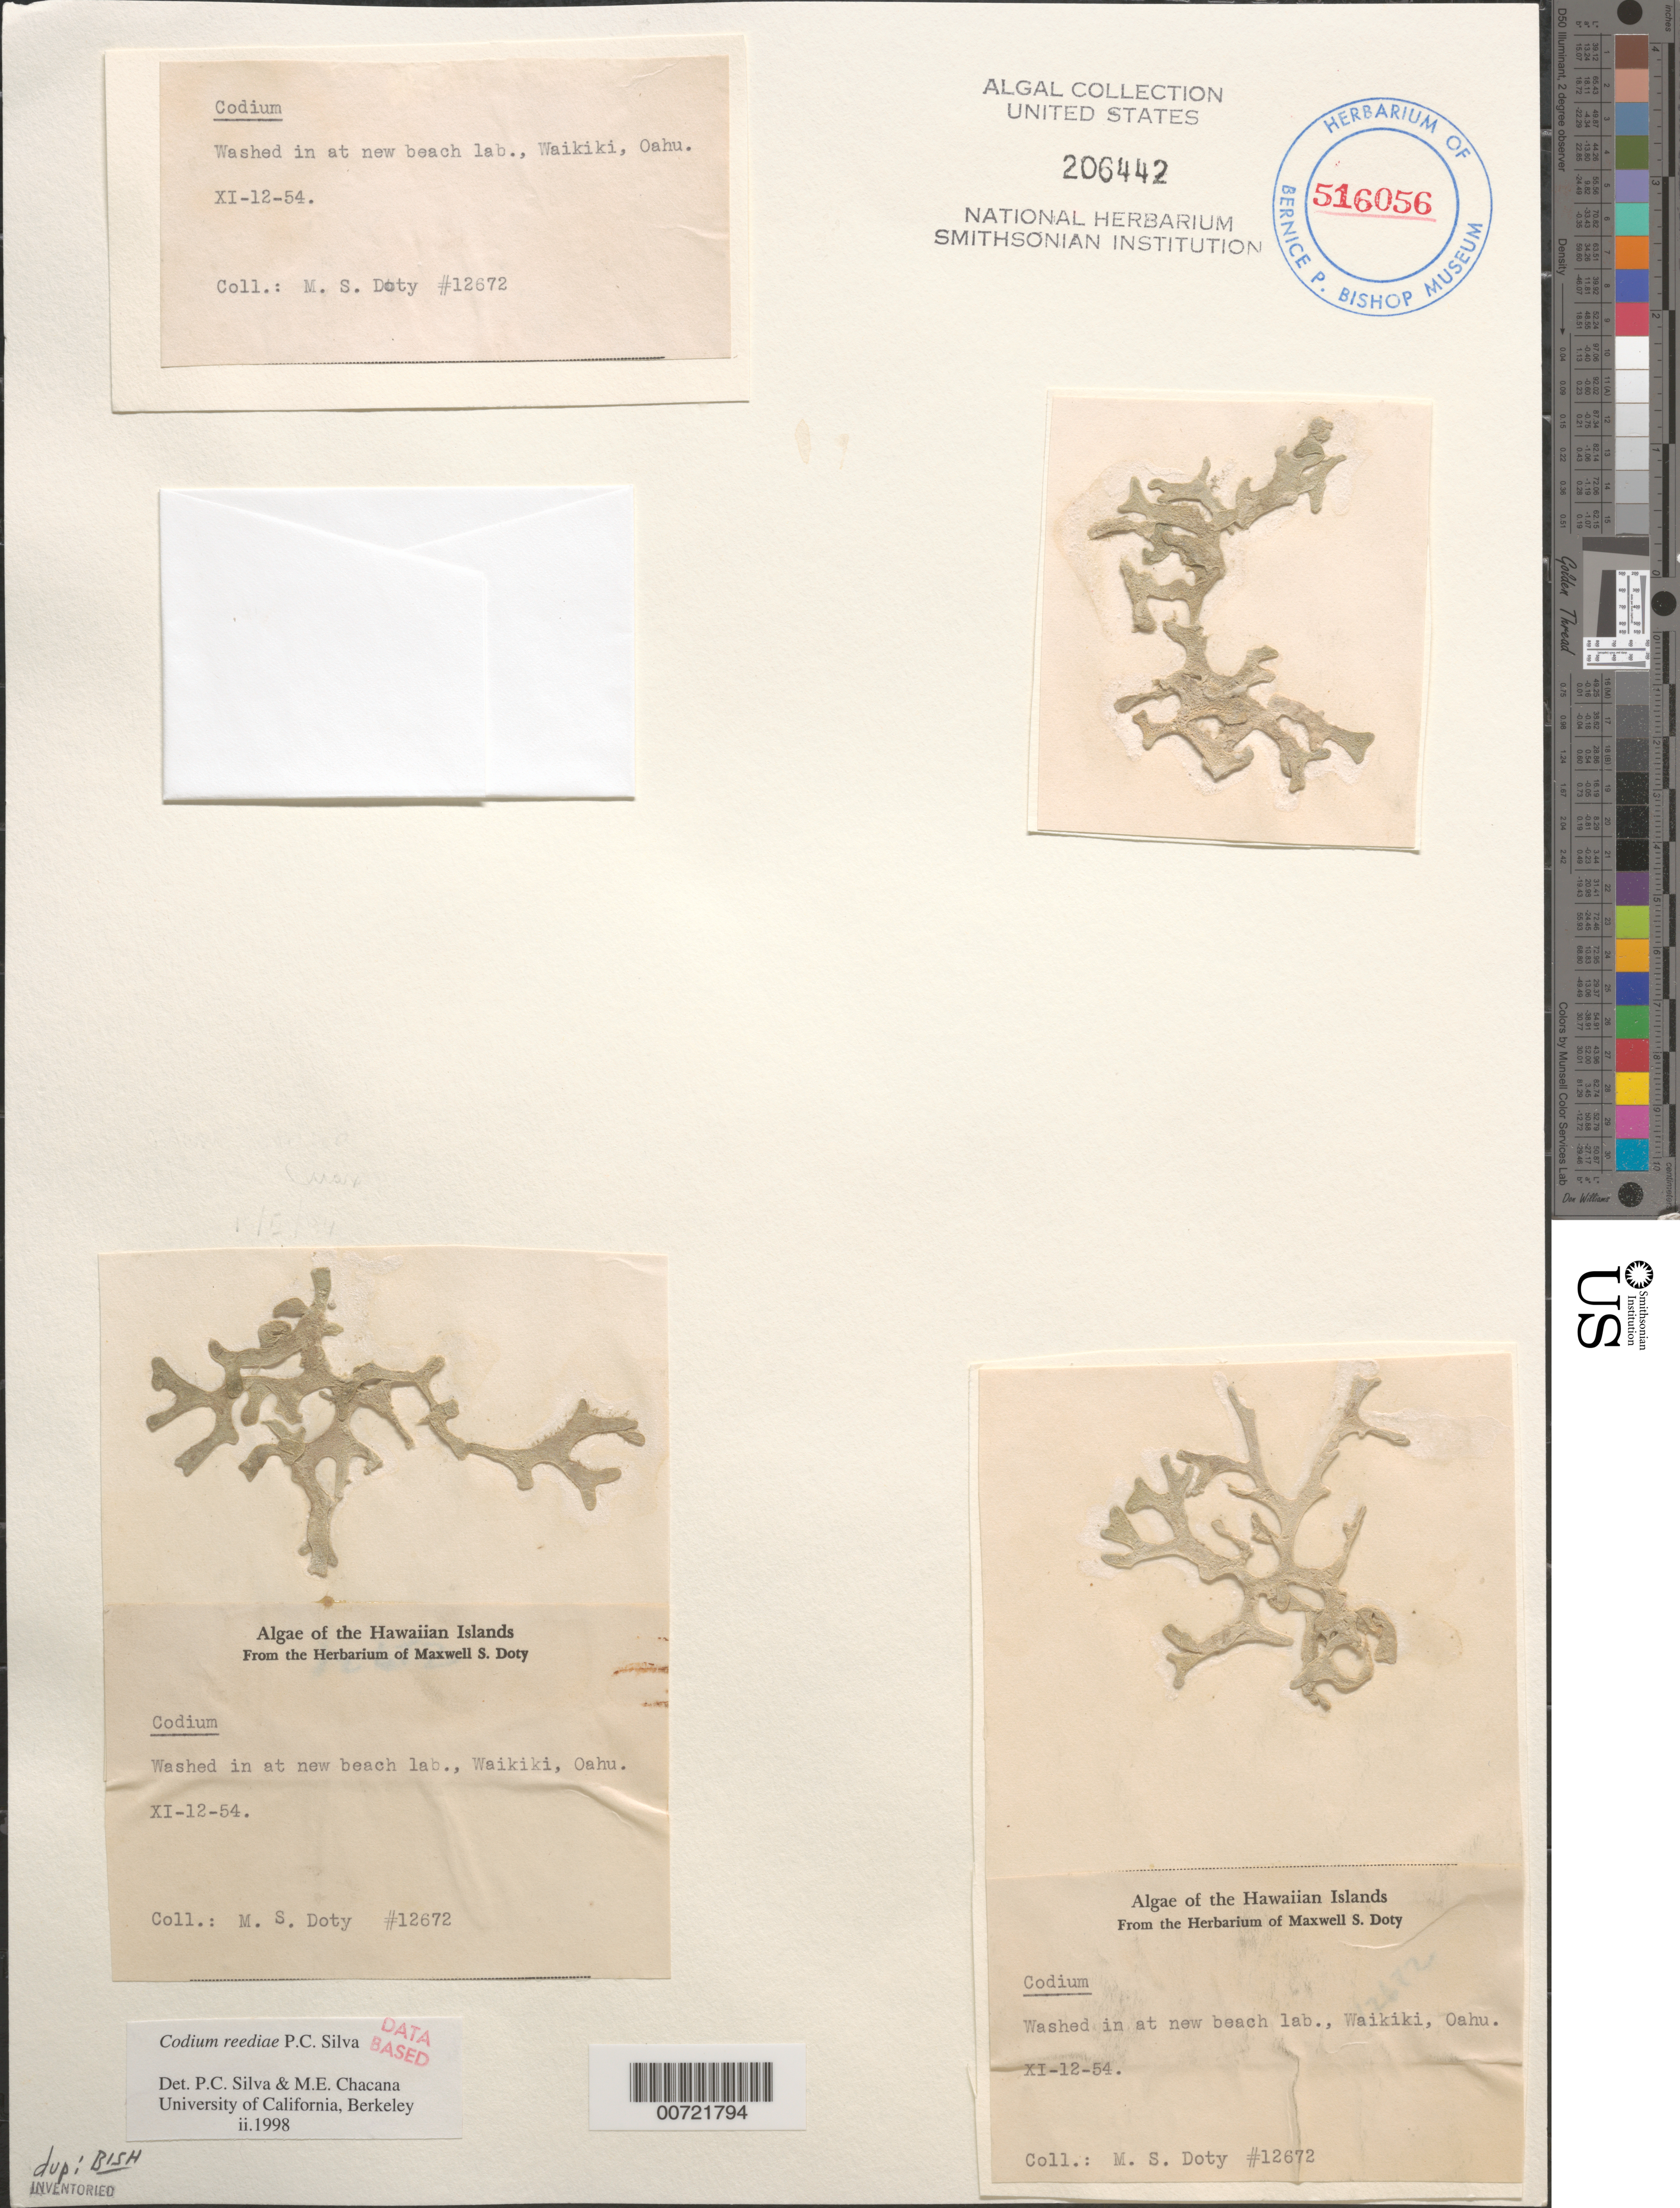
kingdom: Plantae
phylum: Chlorophyta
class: Ulvophyceae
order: Bryopsidales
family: Codiaceae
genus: Codium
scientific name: Codium reediae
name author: P.C. Silva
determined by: Pedroche, F. F.; Silva, P. C.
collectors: M. S. Doty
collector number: MSD 12672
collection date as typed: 12 Nov 1954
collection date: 1954-11-12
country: United States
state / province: Hawaii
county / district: Honolulu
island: Oahu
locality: Waikiki, "new" beach laboratory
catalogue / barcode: US 206442